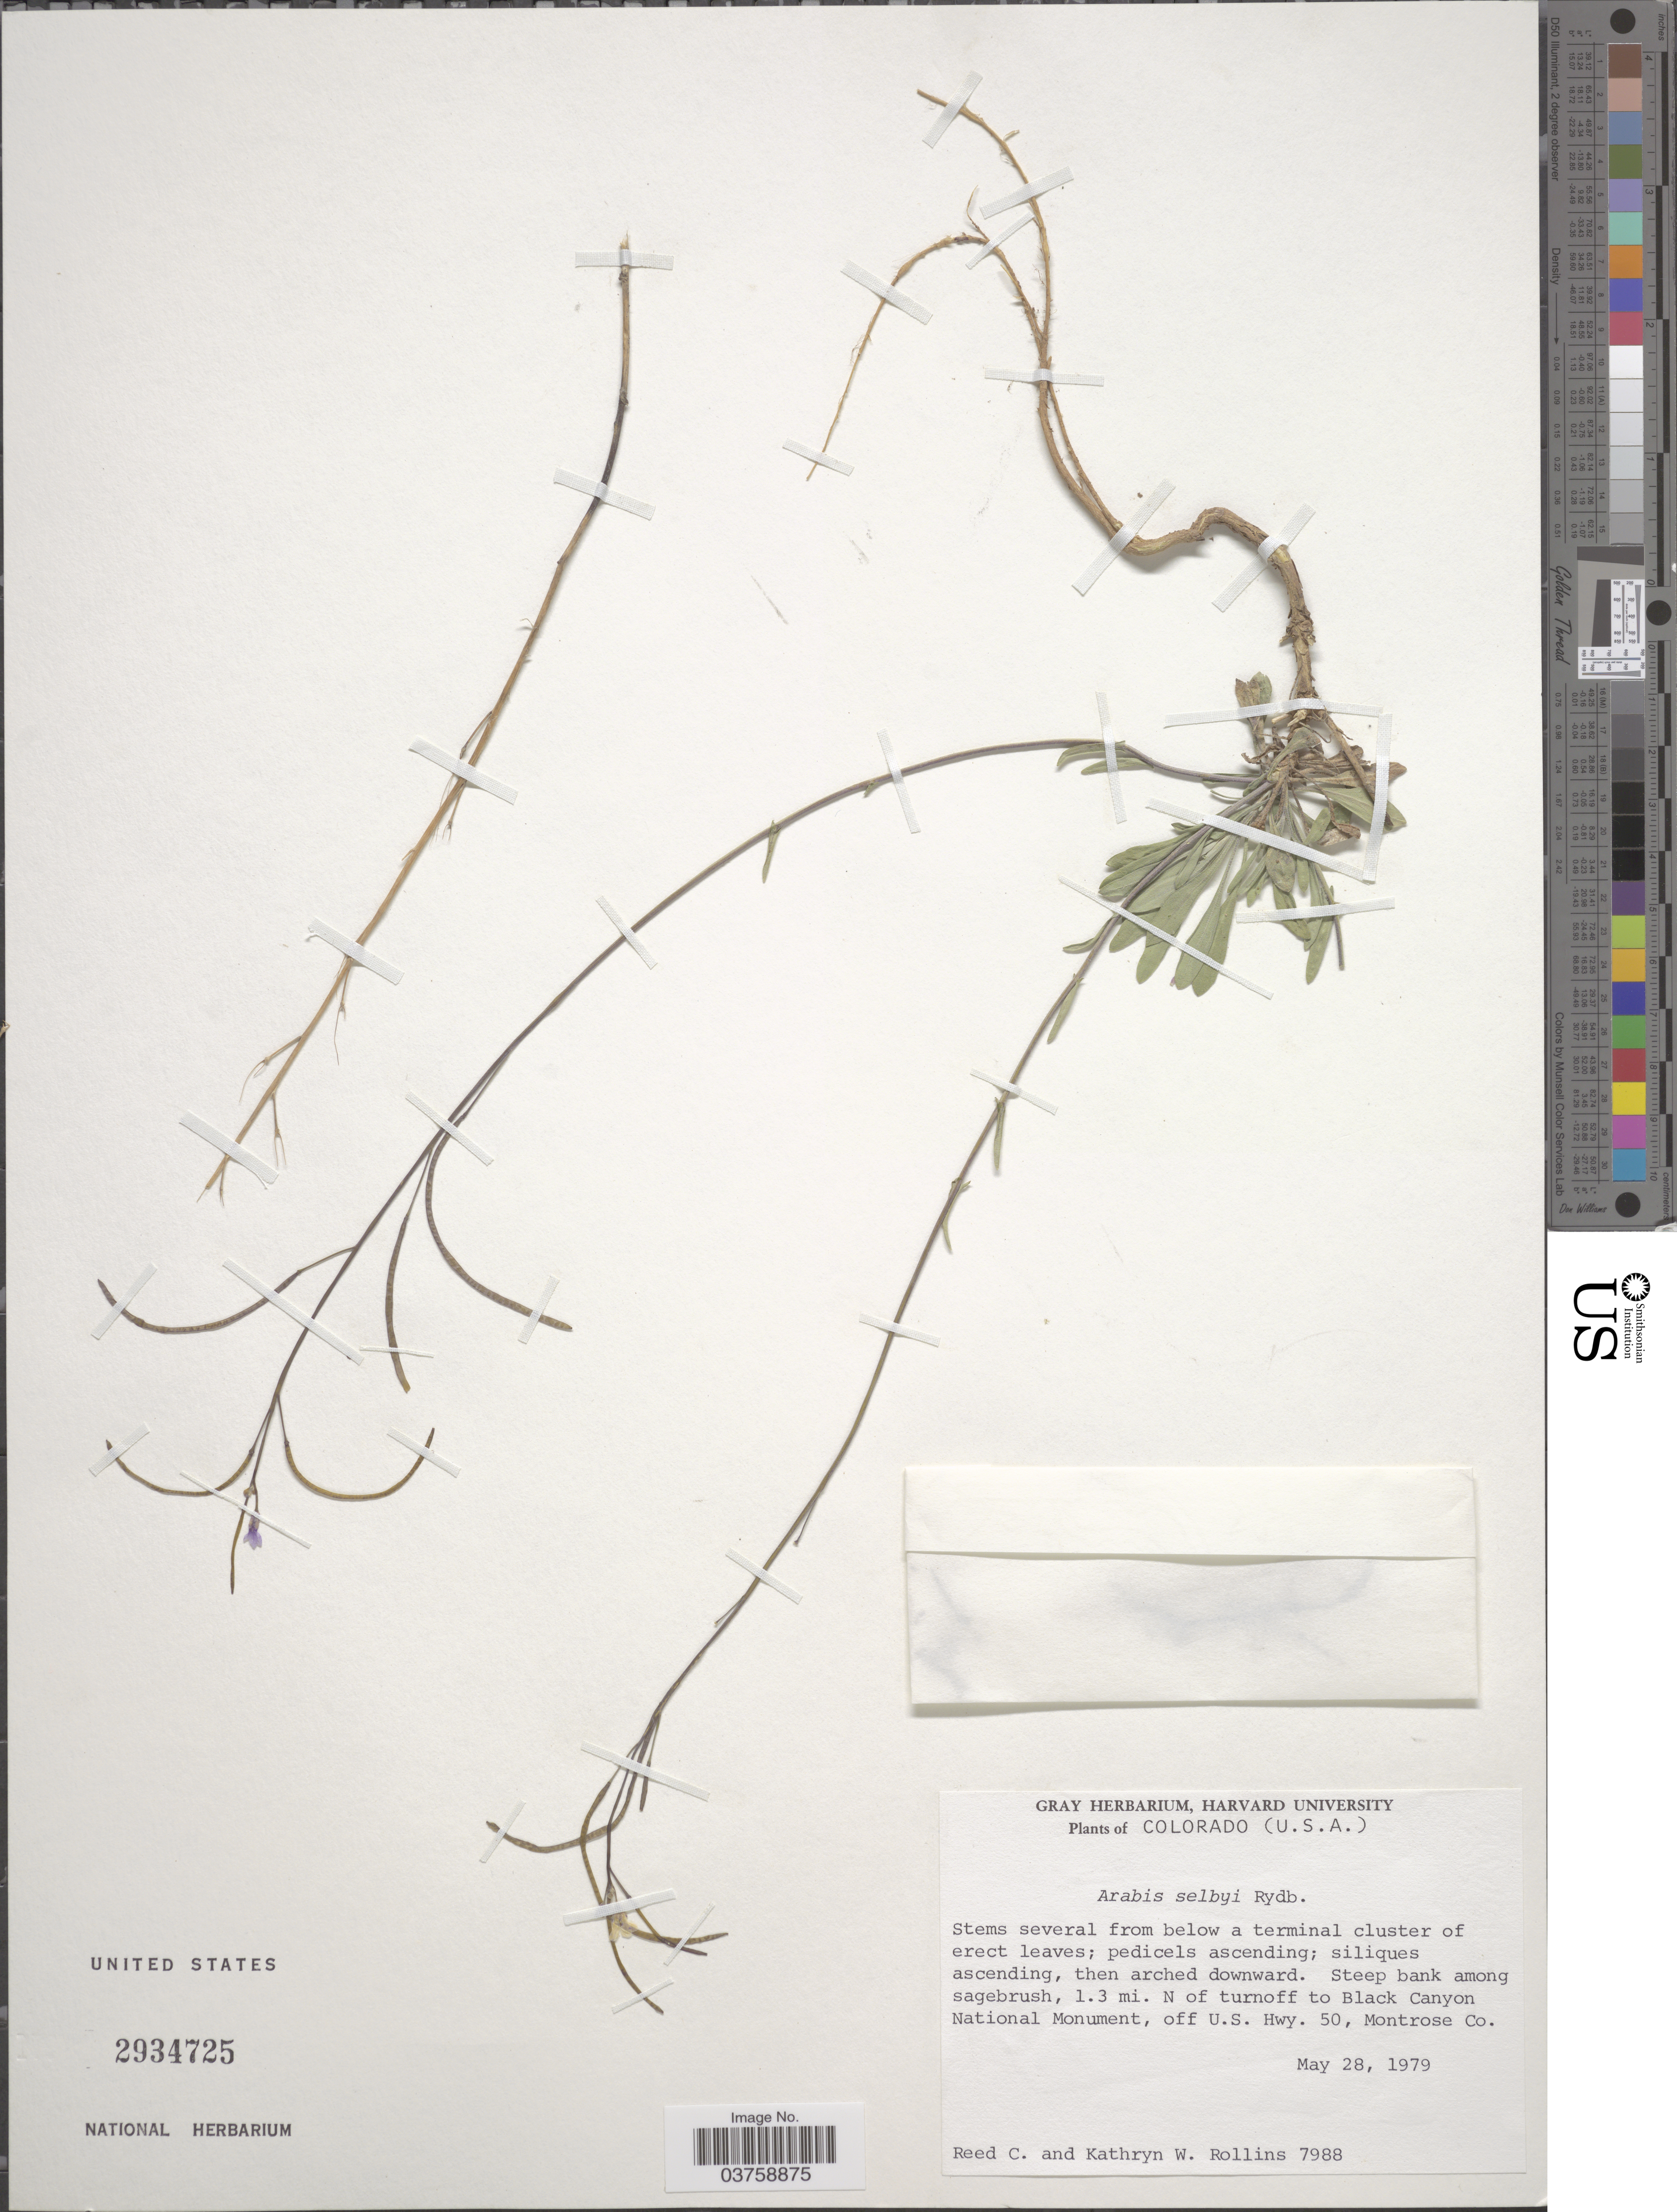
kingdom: Plantae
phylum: Tracheophyta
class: Magnoliopsida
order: Brassicales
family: Brassicaceae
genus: Arabis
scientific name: Arabis selbyi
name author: Rydb.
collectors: R. C. Rollins & K. W. Rollins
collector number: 7988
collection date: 1979-05-28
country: United States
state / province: Colorado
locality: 1.3 mi. N of turnoff to Black Canyon National Monument, off U.S. Hwy. 50, Montrose Co.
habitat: steep bank among sagebrush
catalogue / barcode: US 2934725